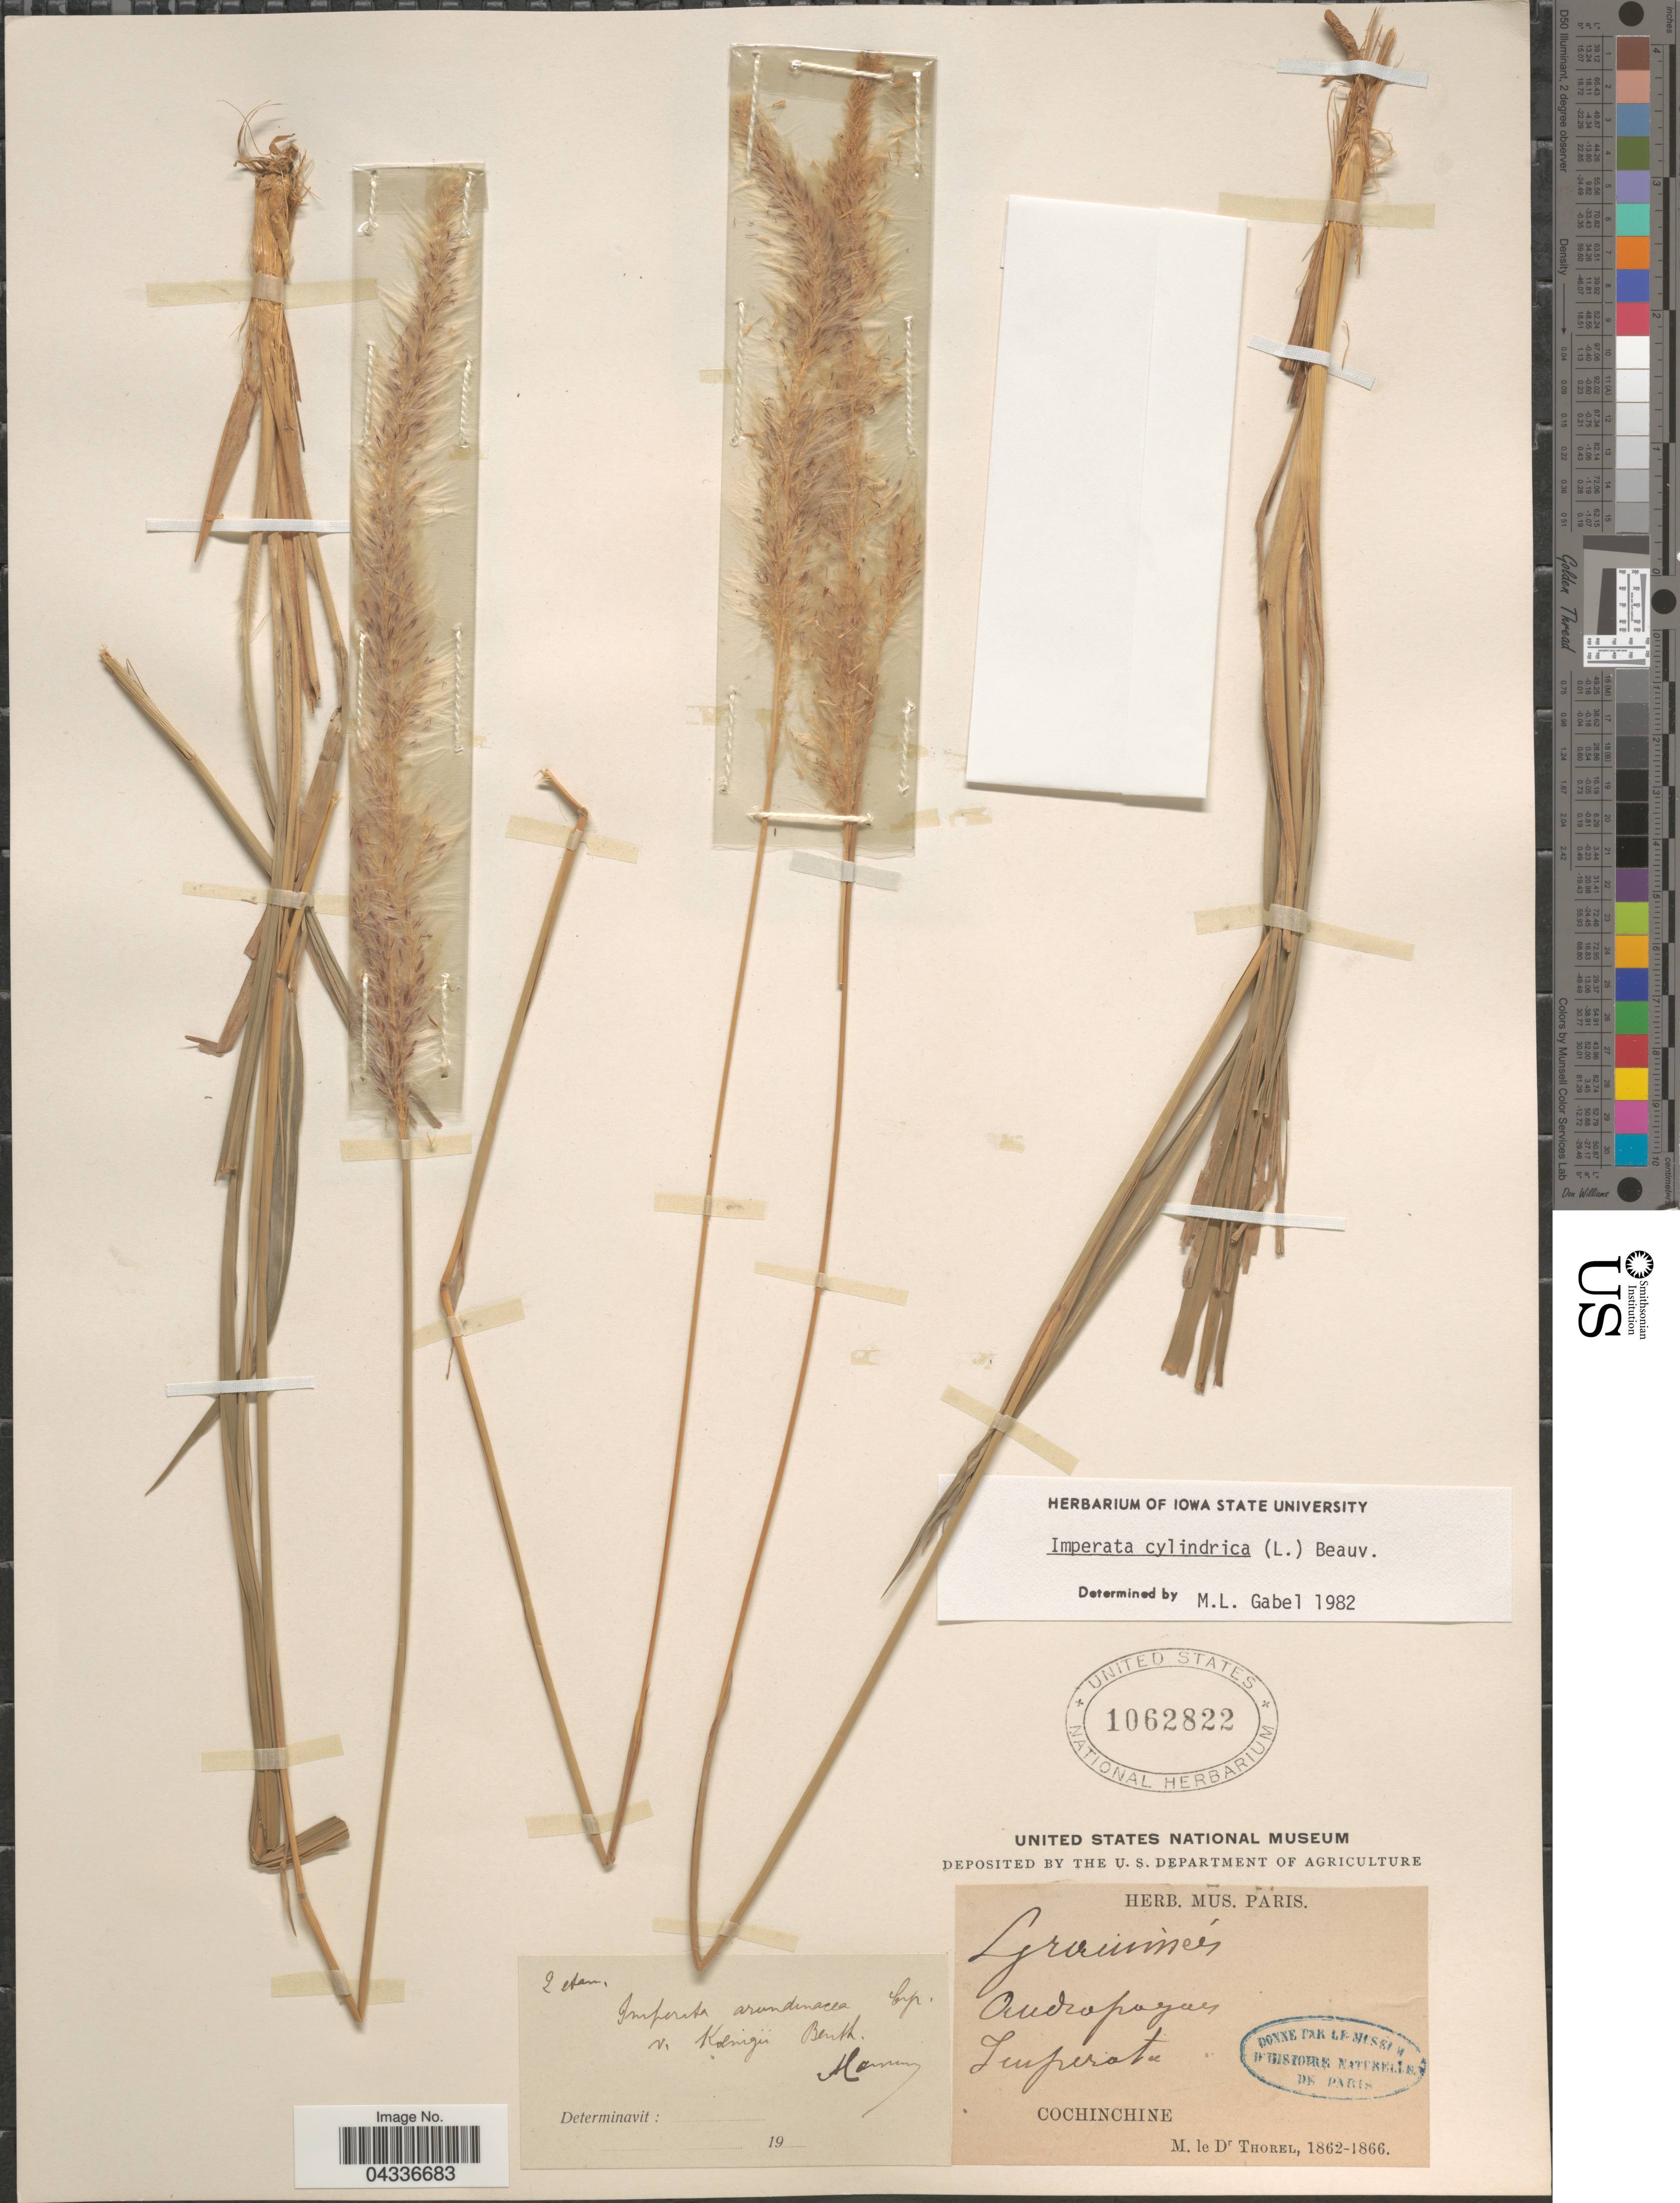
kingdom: Plantae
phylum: Tracheophyta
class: Liliopsida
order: Poales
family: Poaceae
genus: Imperata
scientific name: Imperata cylindrica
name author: (L.) P. Beauv.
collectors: Thorel, M. "M. [=Monsieur] Thorel" DO NOT USE (error for C. Thorel)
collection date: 1862/1866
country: Vietnam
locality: Cochinchine.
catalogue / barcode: US 1062822